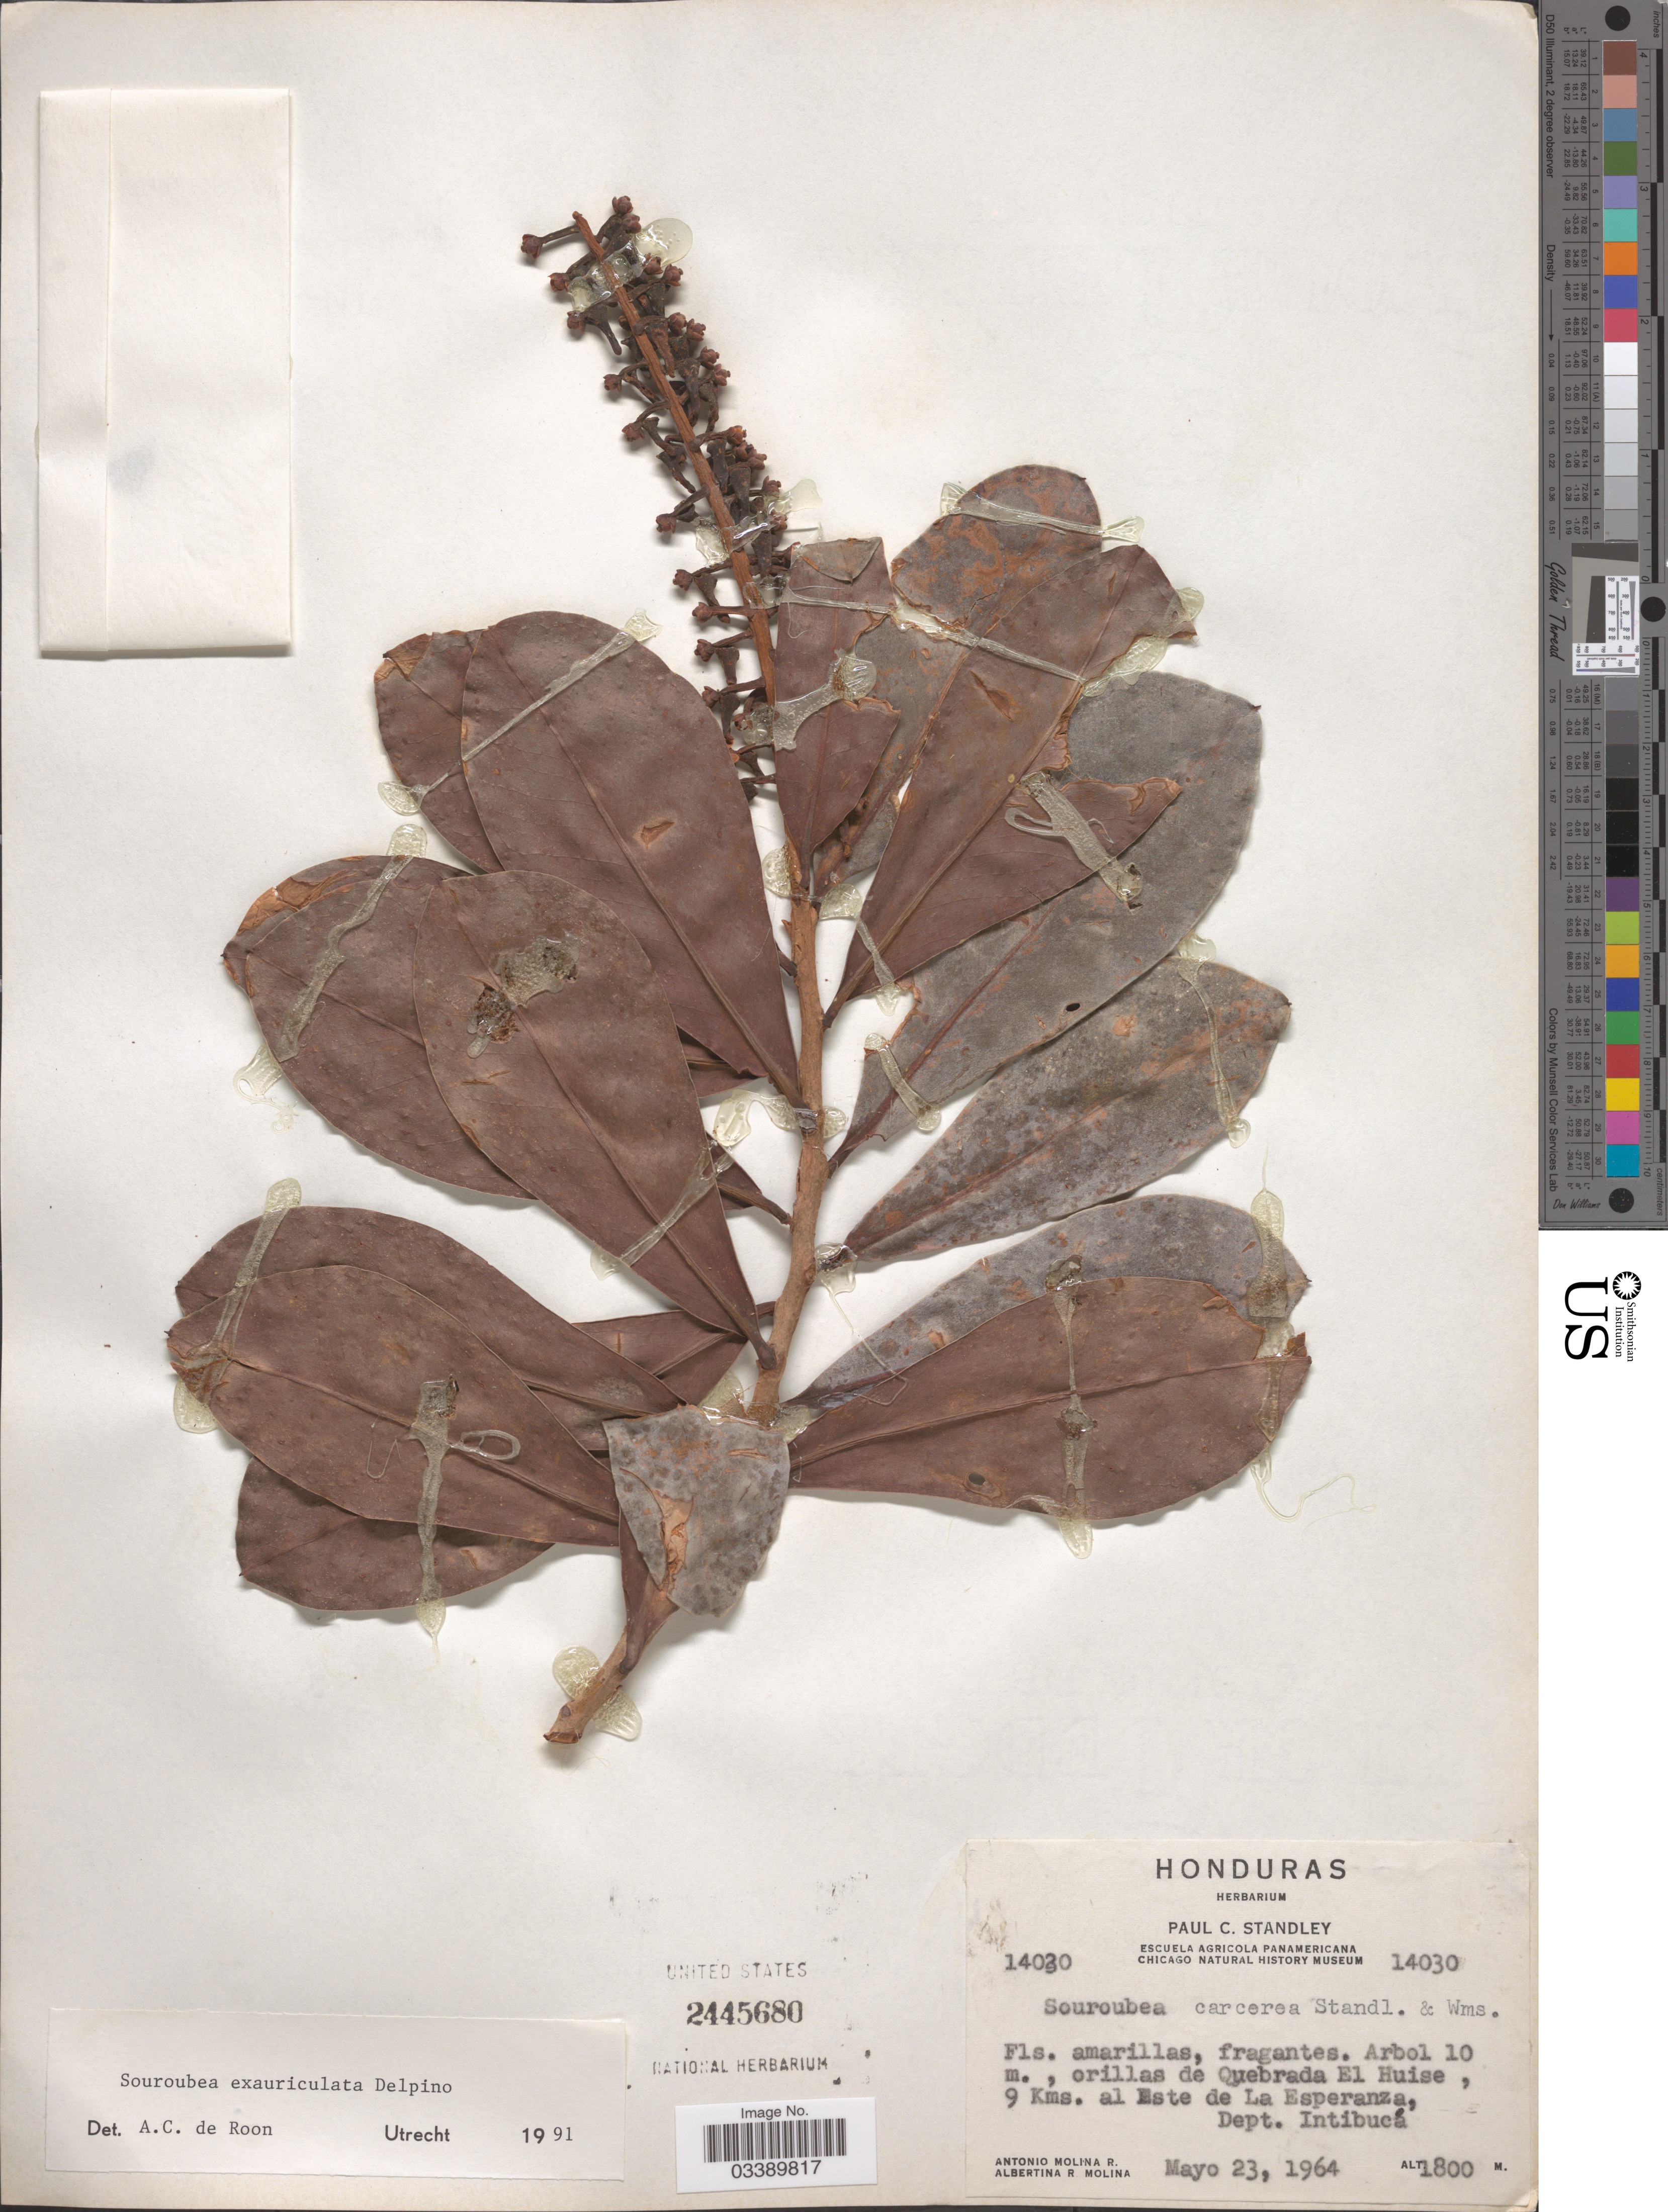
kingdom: Plantae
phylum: Tracheophyta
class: Magnoliopsida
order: Ericales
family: Marcgraviaceae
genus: Souroubea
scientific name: Souroubea exauriculata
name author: Delpino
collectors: A. Molina R. & A. R. Molina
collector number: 14030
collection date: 1964-05-23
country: Honduras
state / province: Intibuca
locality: Orillas de Quebrada El Huise, 9 Kms. al Este de La Esperanza, Dept. Intibucá.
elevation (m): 1800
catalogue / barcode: US 2445680